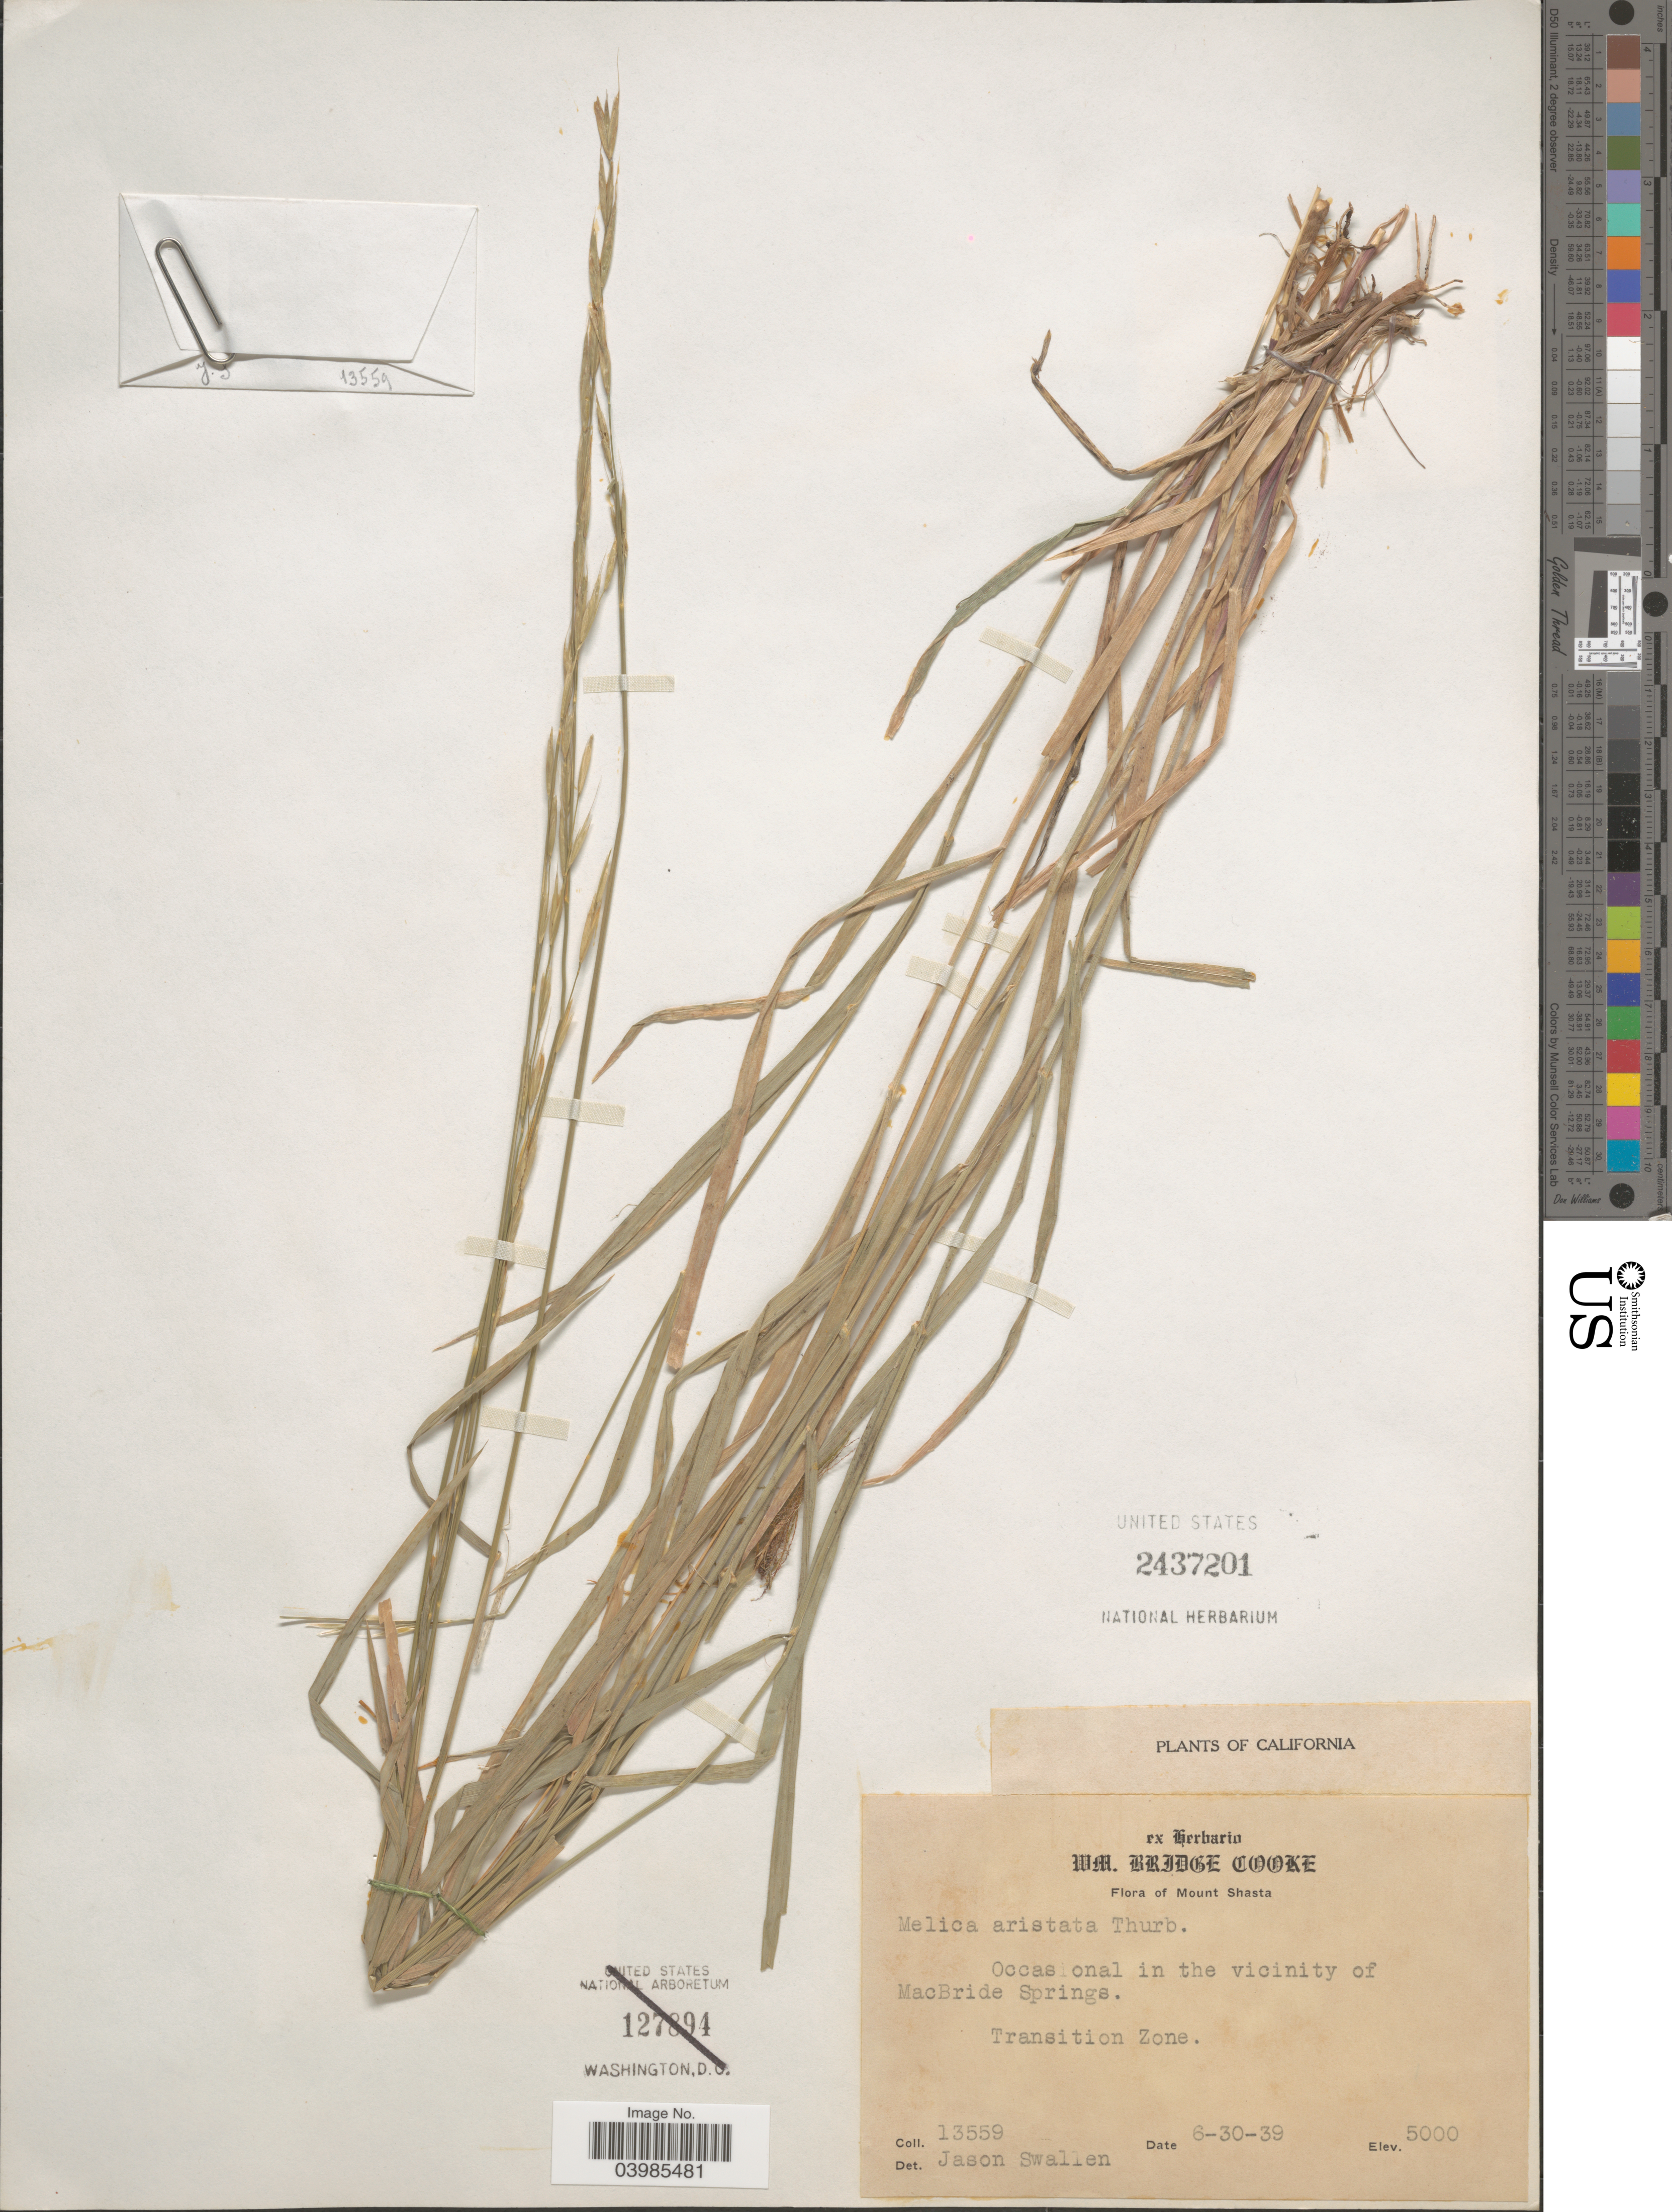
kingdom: Plantae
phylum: Tracheophyta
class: Liliopsida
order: Poales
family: Poaceae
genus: Melica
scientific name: Melica aristata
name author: Thurb. ex Bol.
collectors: J. R. Swallen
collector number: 13559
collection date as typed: Transcribed d/m/y: 30/6/39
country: United States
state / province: California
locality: Mount Shasta. In the vicinity of MacBride Springs. Transition Zone.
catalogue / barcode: US 2437201